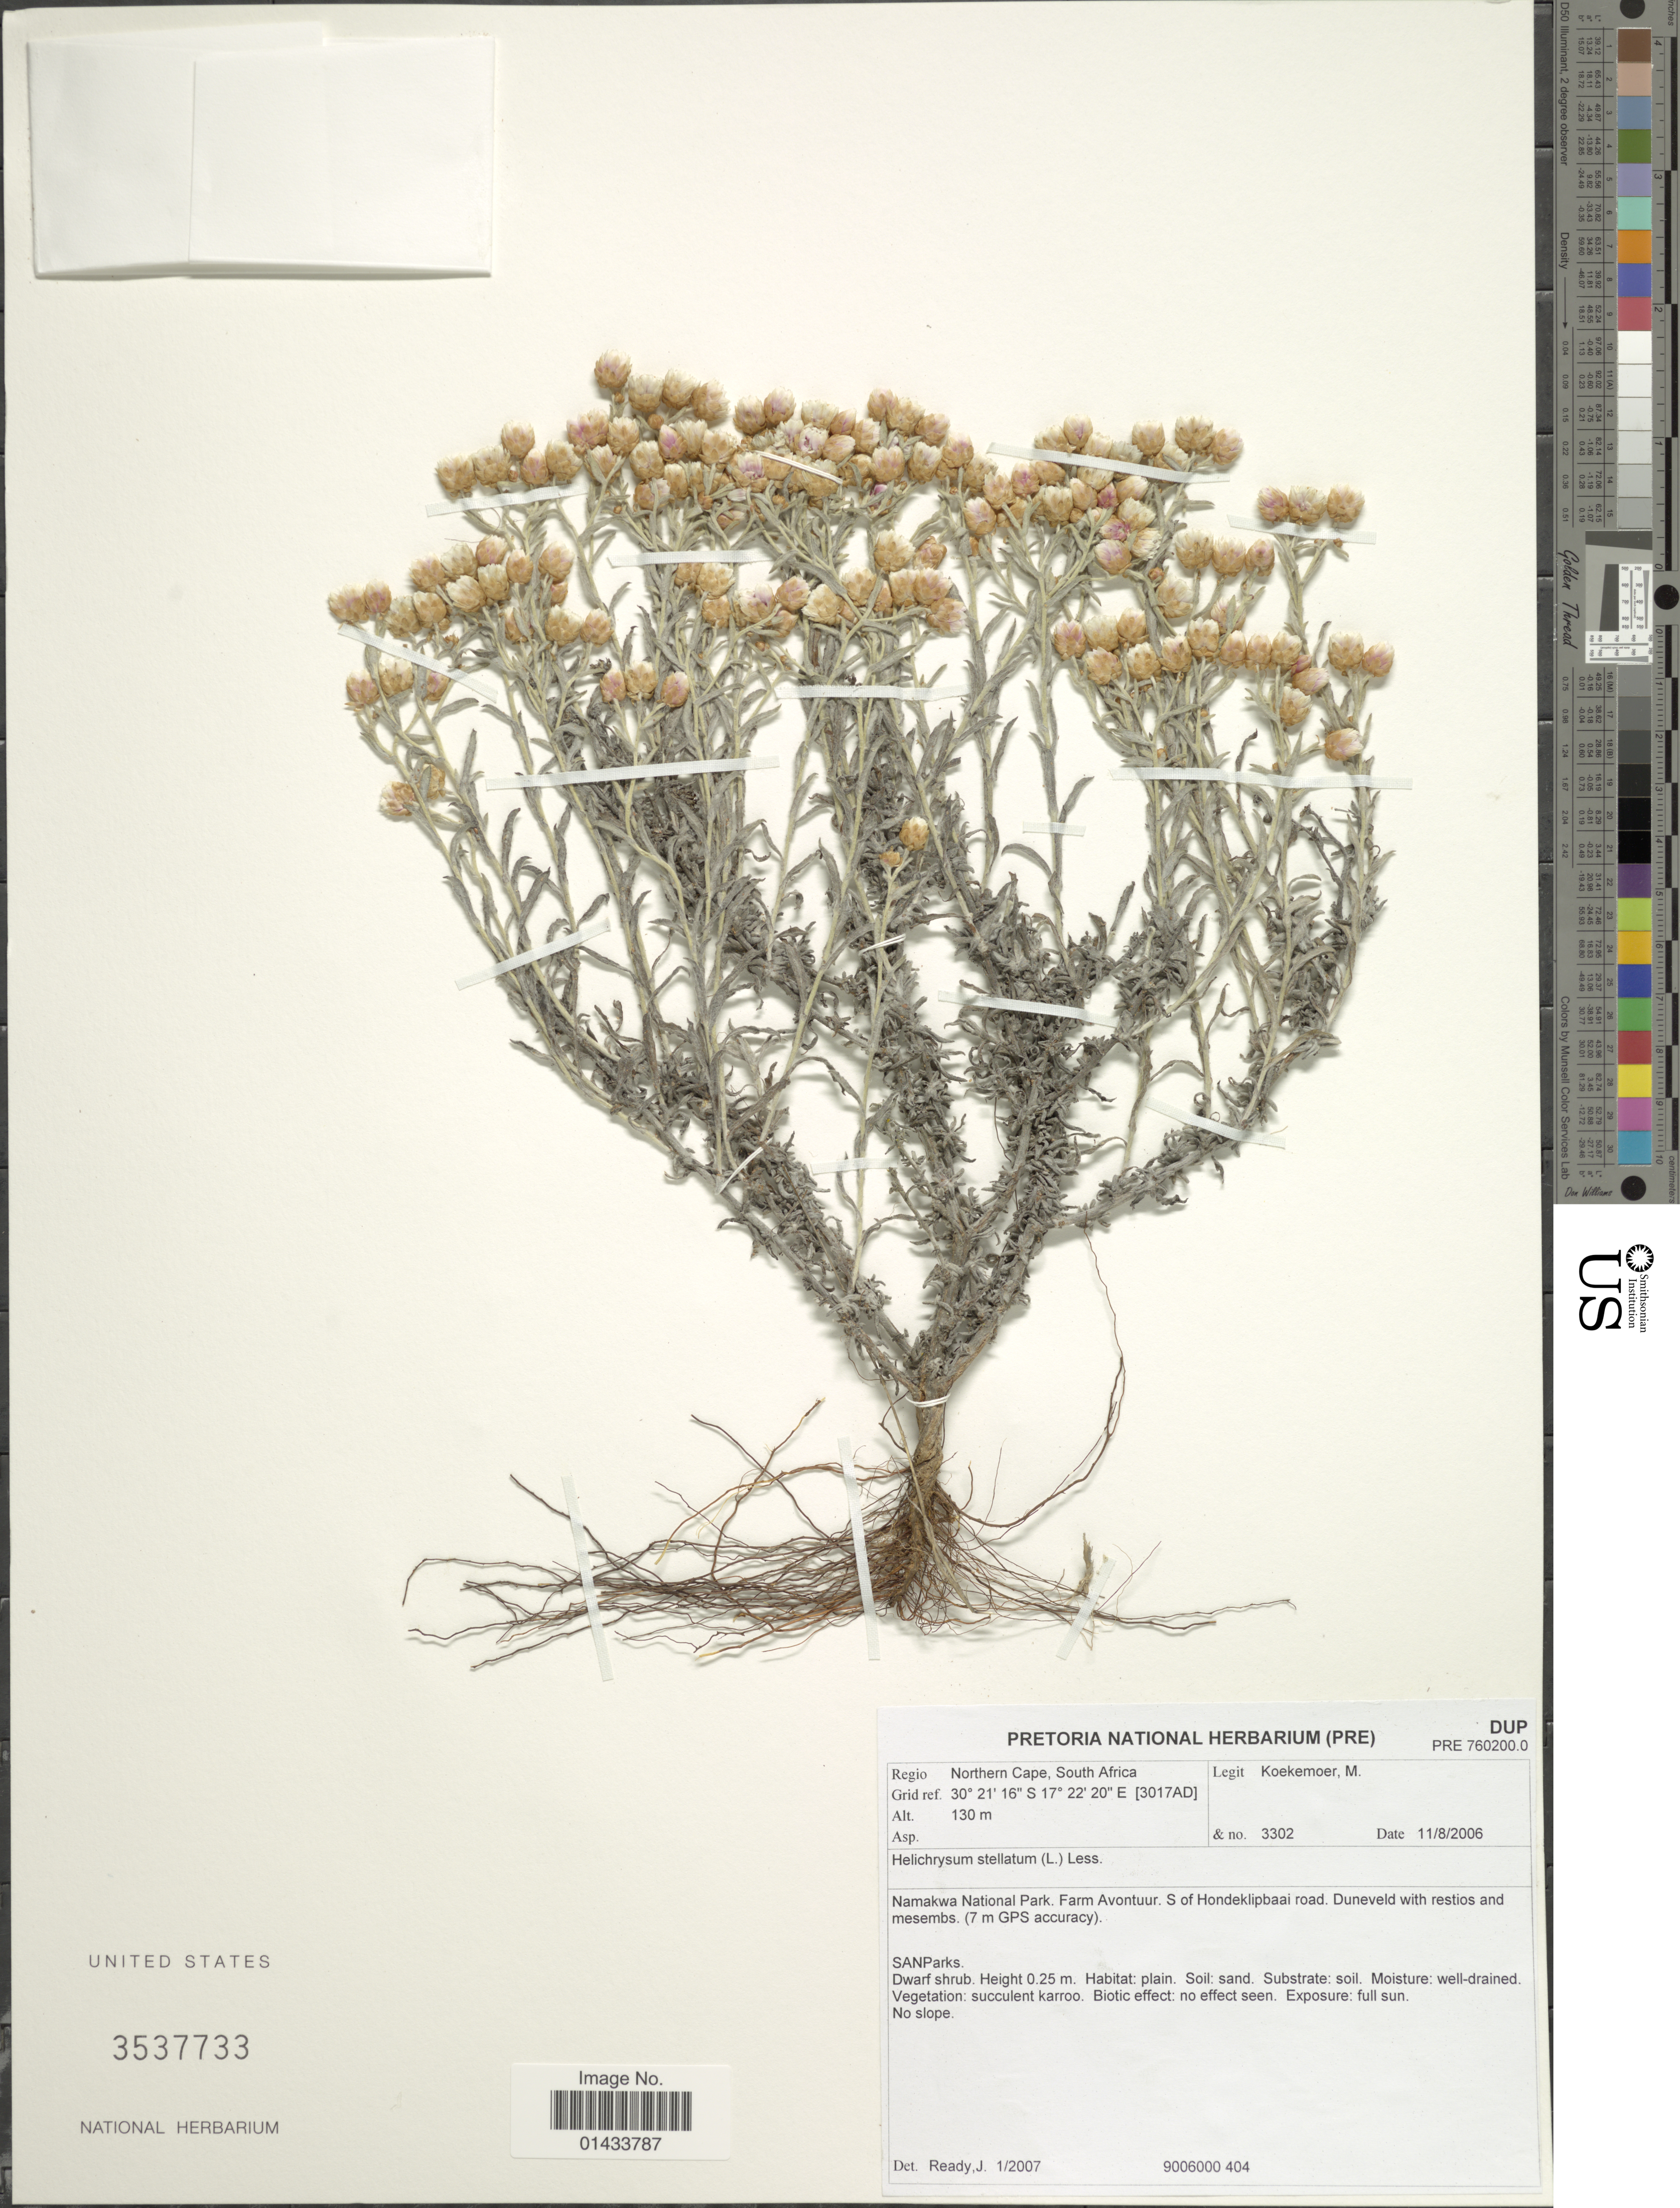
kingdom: Plantae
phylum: Tracheophyta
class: Magnoliopsida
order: Asterales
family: Asteraceae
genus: Helichrysum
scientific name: Helichrysum stellatum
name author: (L.) Less.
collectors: M. Koekemoer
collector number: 3302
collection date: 2006-08-11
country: South Africa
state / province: Northern Cape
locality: Regio Northern Cape, South Africa, Grid ref. [3017AD], Namakwa National Park, Farm Avontuur, S of Hondeklipbaai road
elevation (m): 130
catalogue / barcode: US 3537733